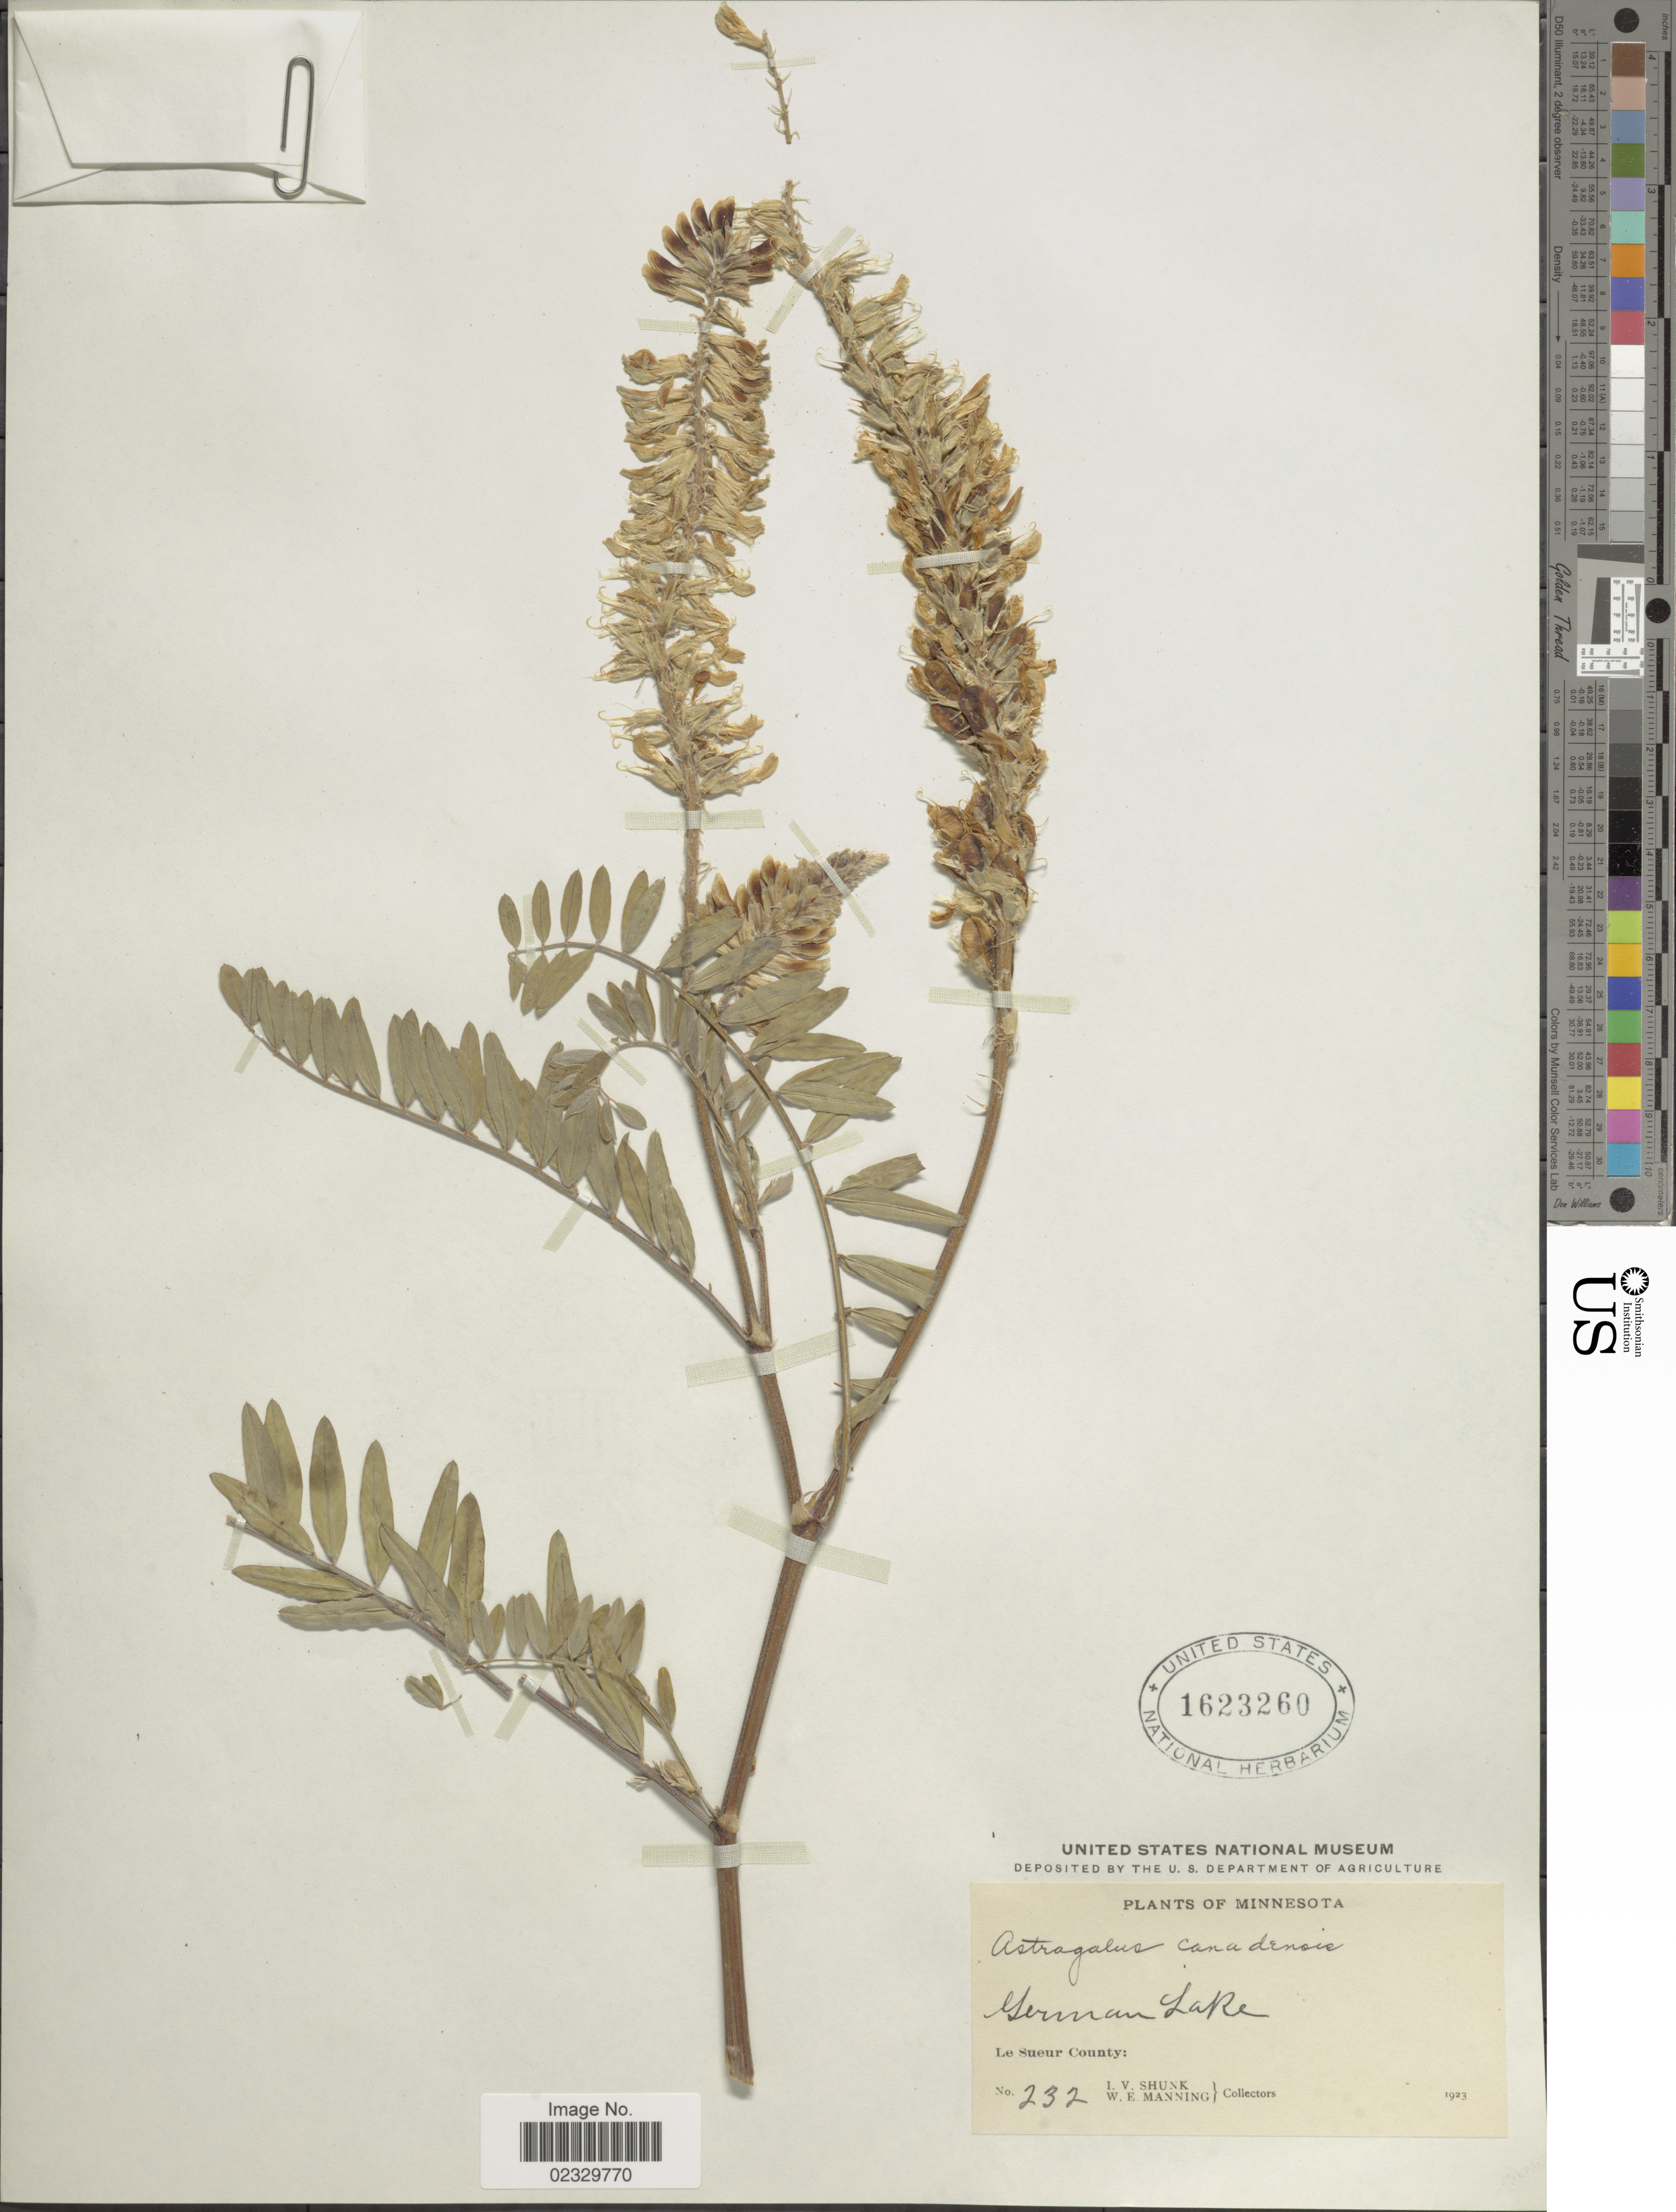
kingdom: Plantae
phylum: Tracheophyta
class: Magnoliopsida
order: Fabales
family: Fabaceae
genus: Astragalus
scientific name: Astragalus canadensis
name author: L.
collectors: I. Shunk & W. Manning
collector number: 232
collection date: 1923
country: United States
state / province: Minnesota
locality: German Lake, Le Sueur County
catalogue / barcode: US 1623260